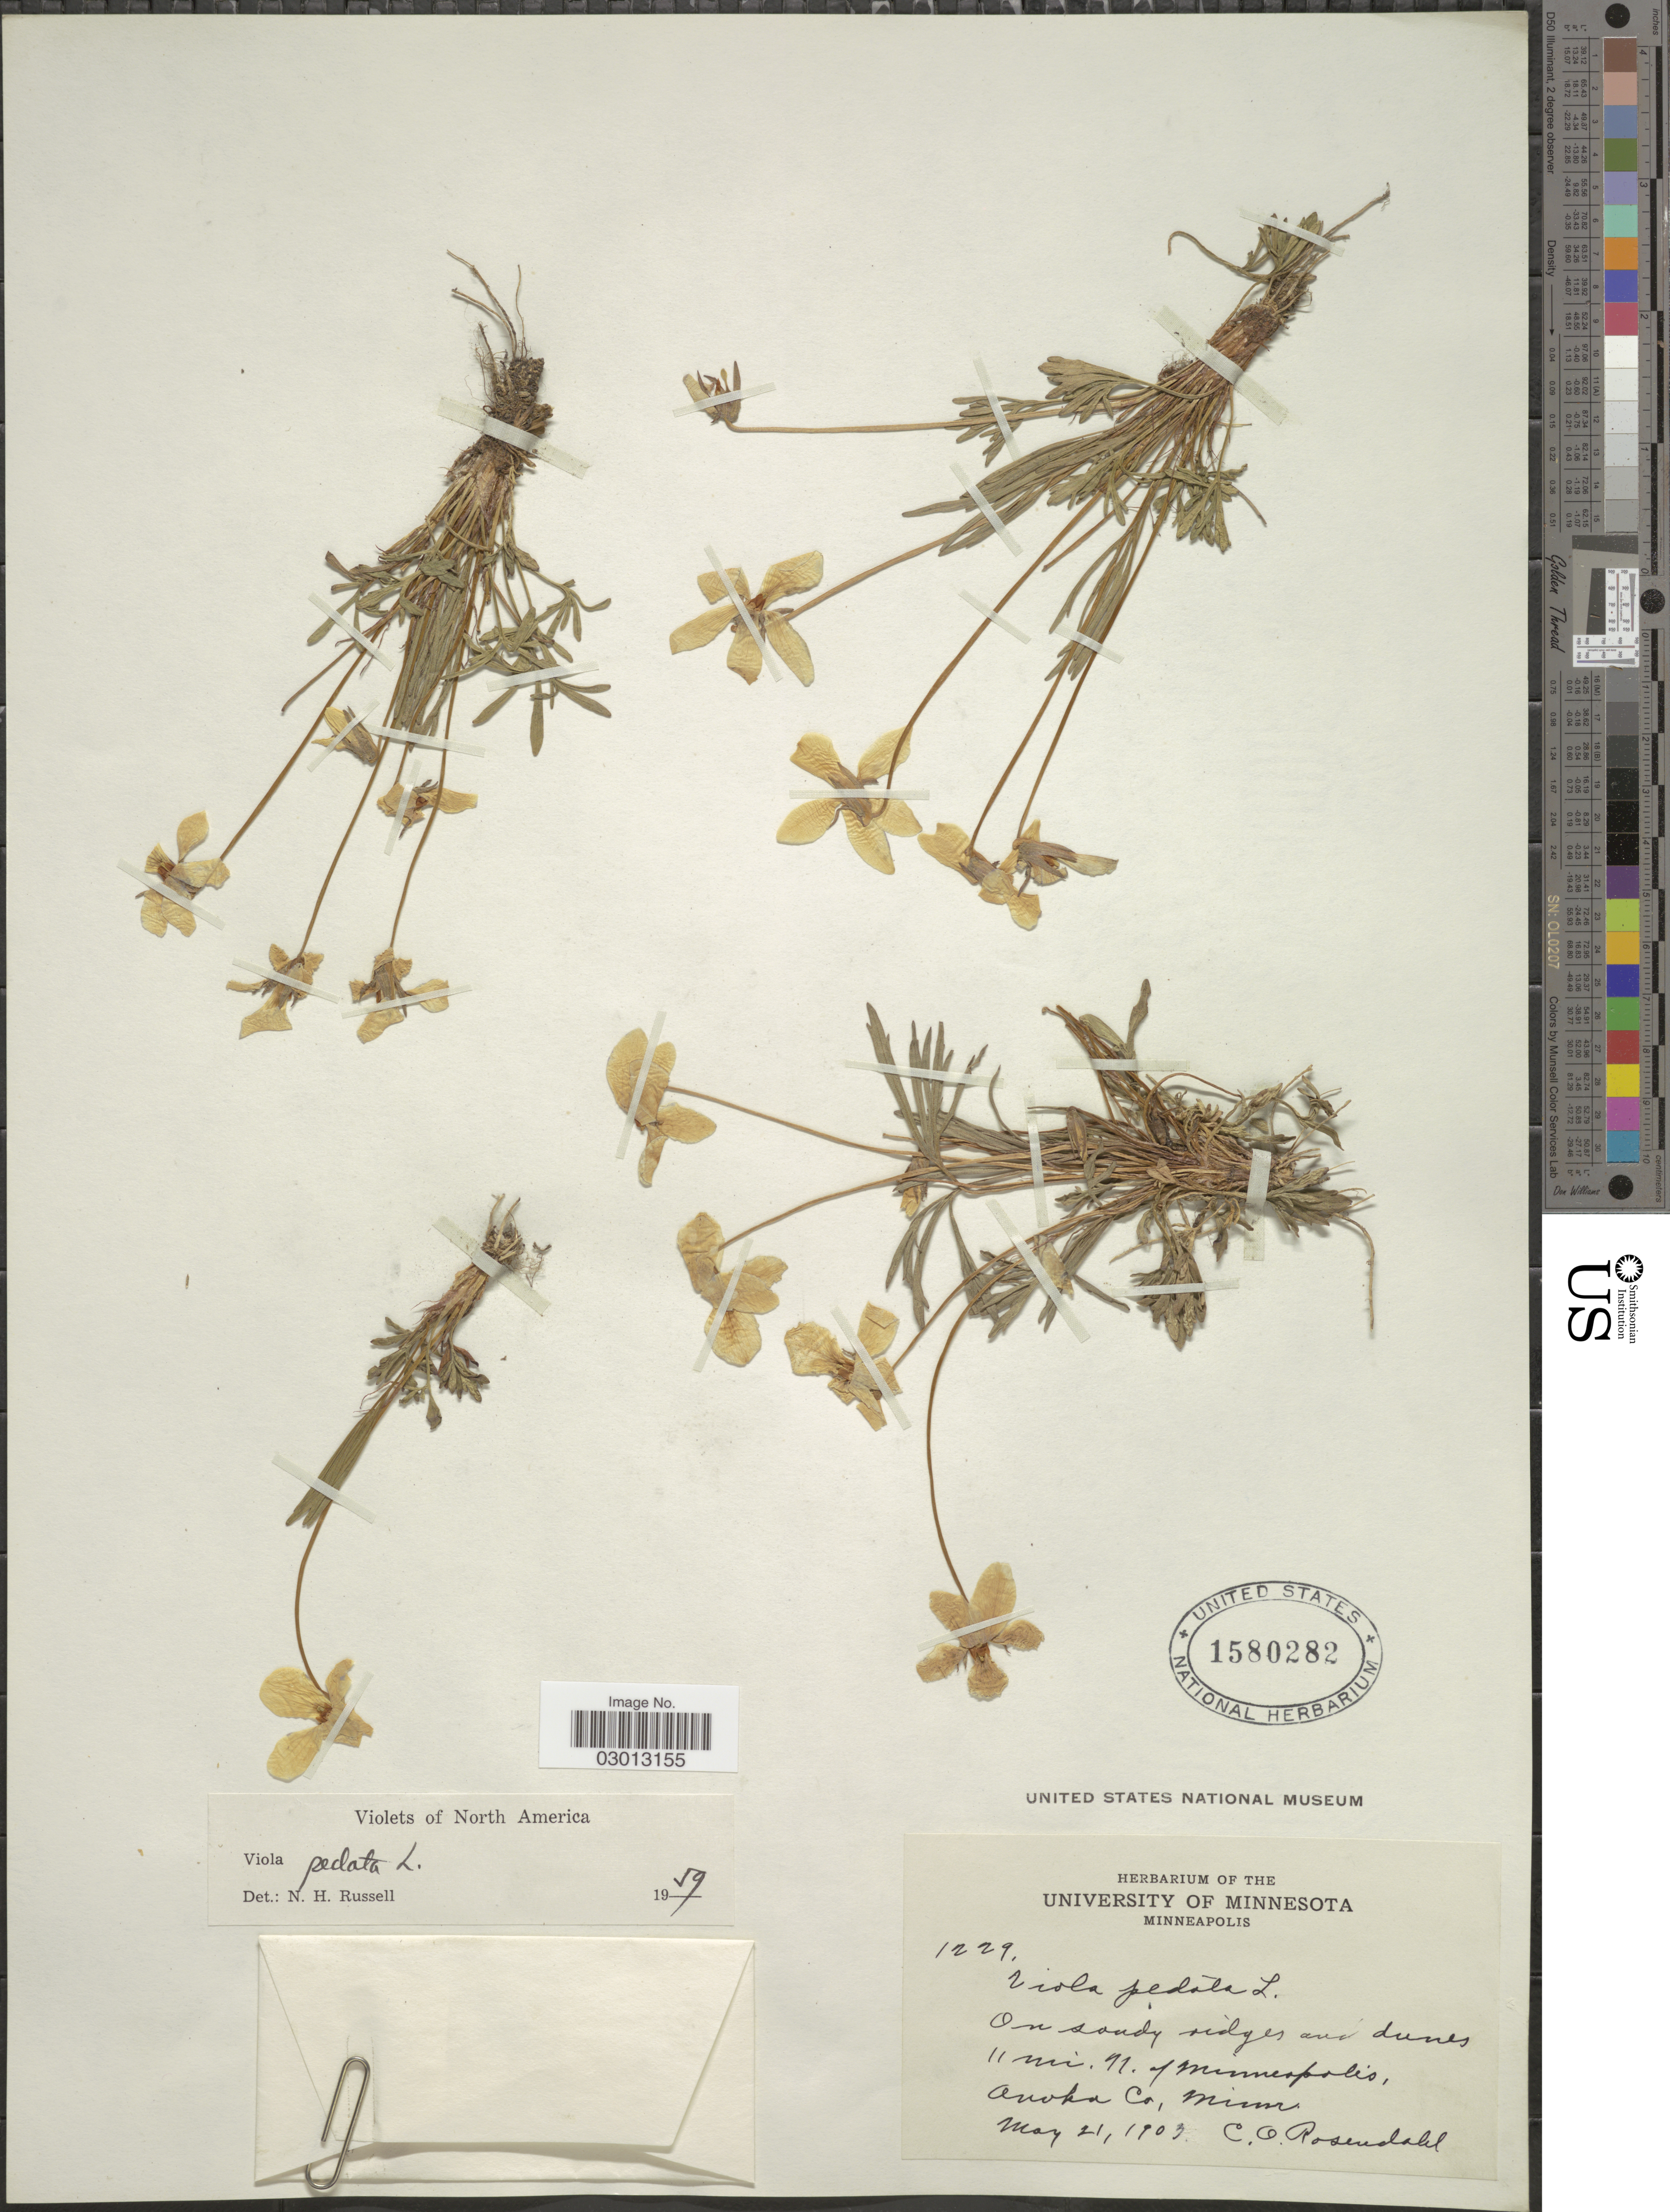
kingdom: Plantae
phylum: Tracheophyta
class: Magnoliopsida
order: Malpighiales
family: Violaceae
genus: Viola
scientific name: Viola pedata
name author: L.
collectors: C. O. Rosendahl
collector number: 1229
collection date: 1903-05-21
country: United States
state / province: Minnesota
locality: On sandy ridges and dunes 11 mi. of Minneapolis, Anoka Co.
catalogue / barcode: US 1580282